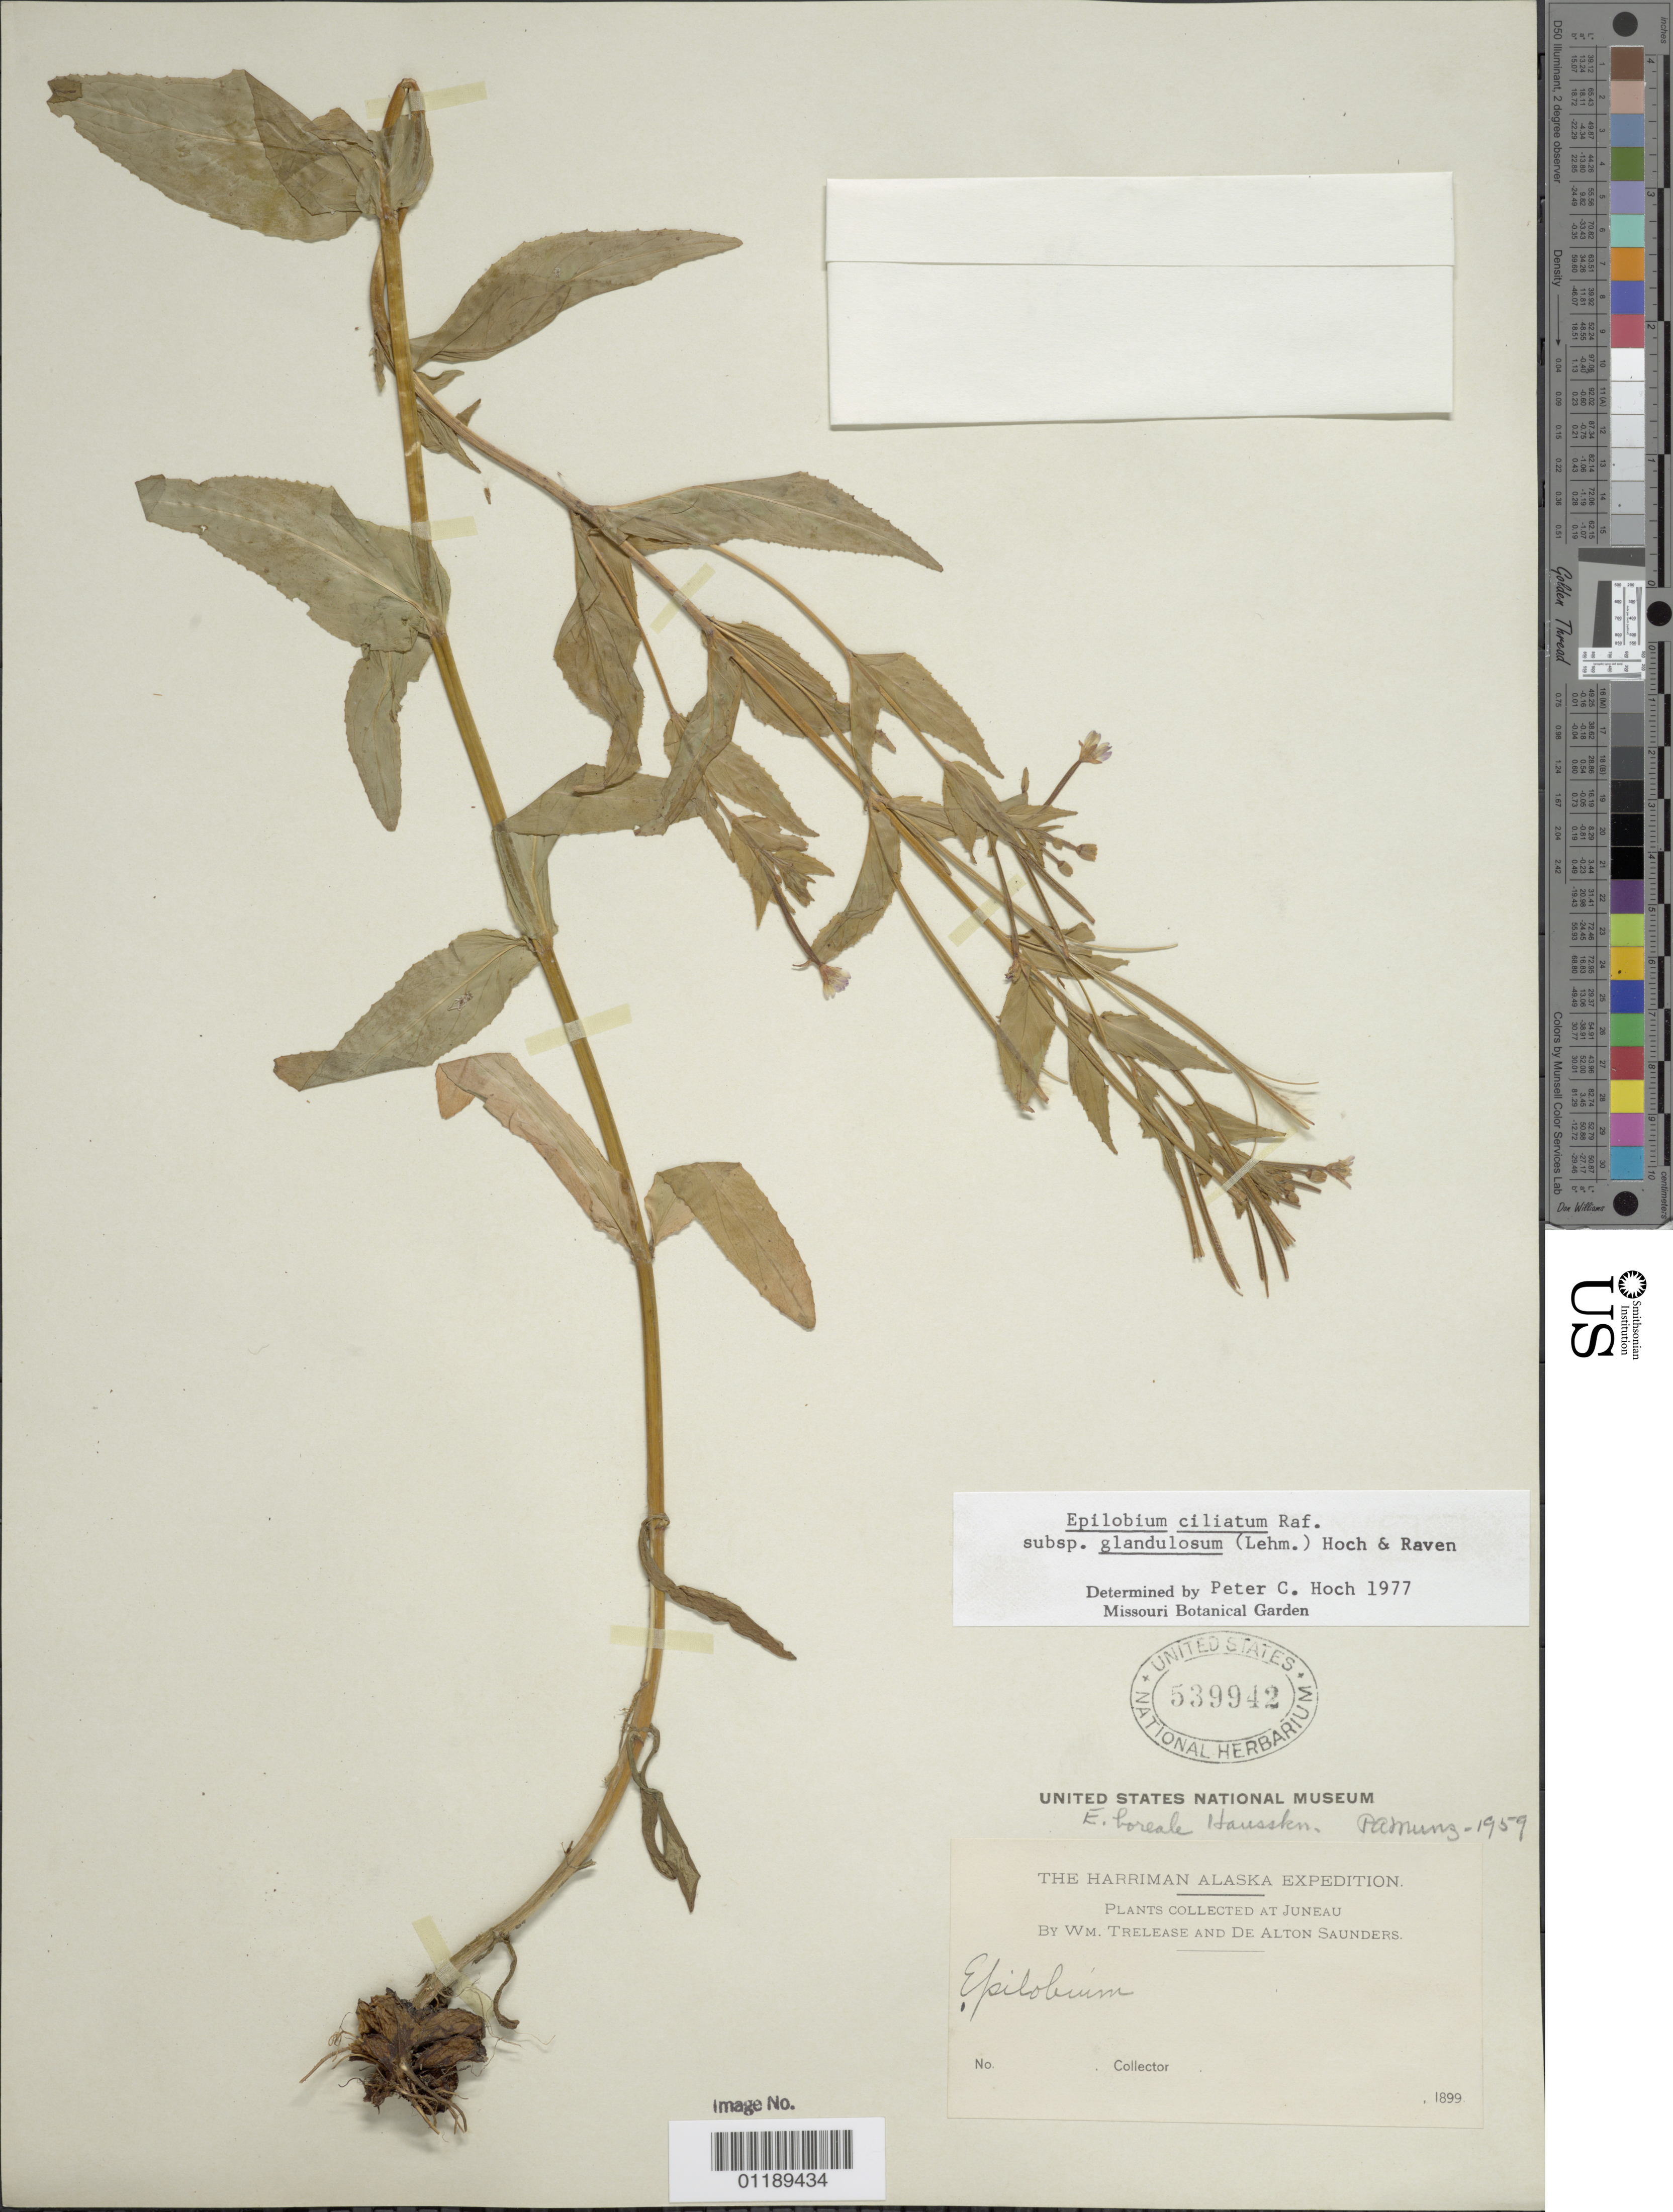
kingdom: Plantae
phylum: Tracheophyta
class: Magnoliopsida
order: Myrtales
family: Onagraceae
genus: Epilobium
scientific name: Epilobium ciliatum subsp. glandulosum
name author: (Lehm.) Hoch & P.H. Raven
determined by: Hoch, P. C.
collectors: W. Trelease & D. Saunders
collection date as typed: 1899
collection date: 1899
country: United States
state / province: Alaska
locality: Juneau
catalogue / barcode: US 539942